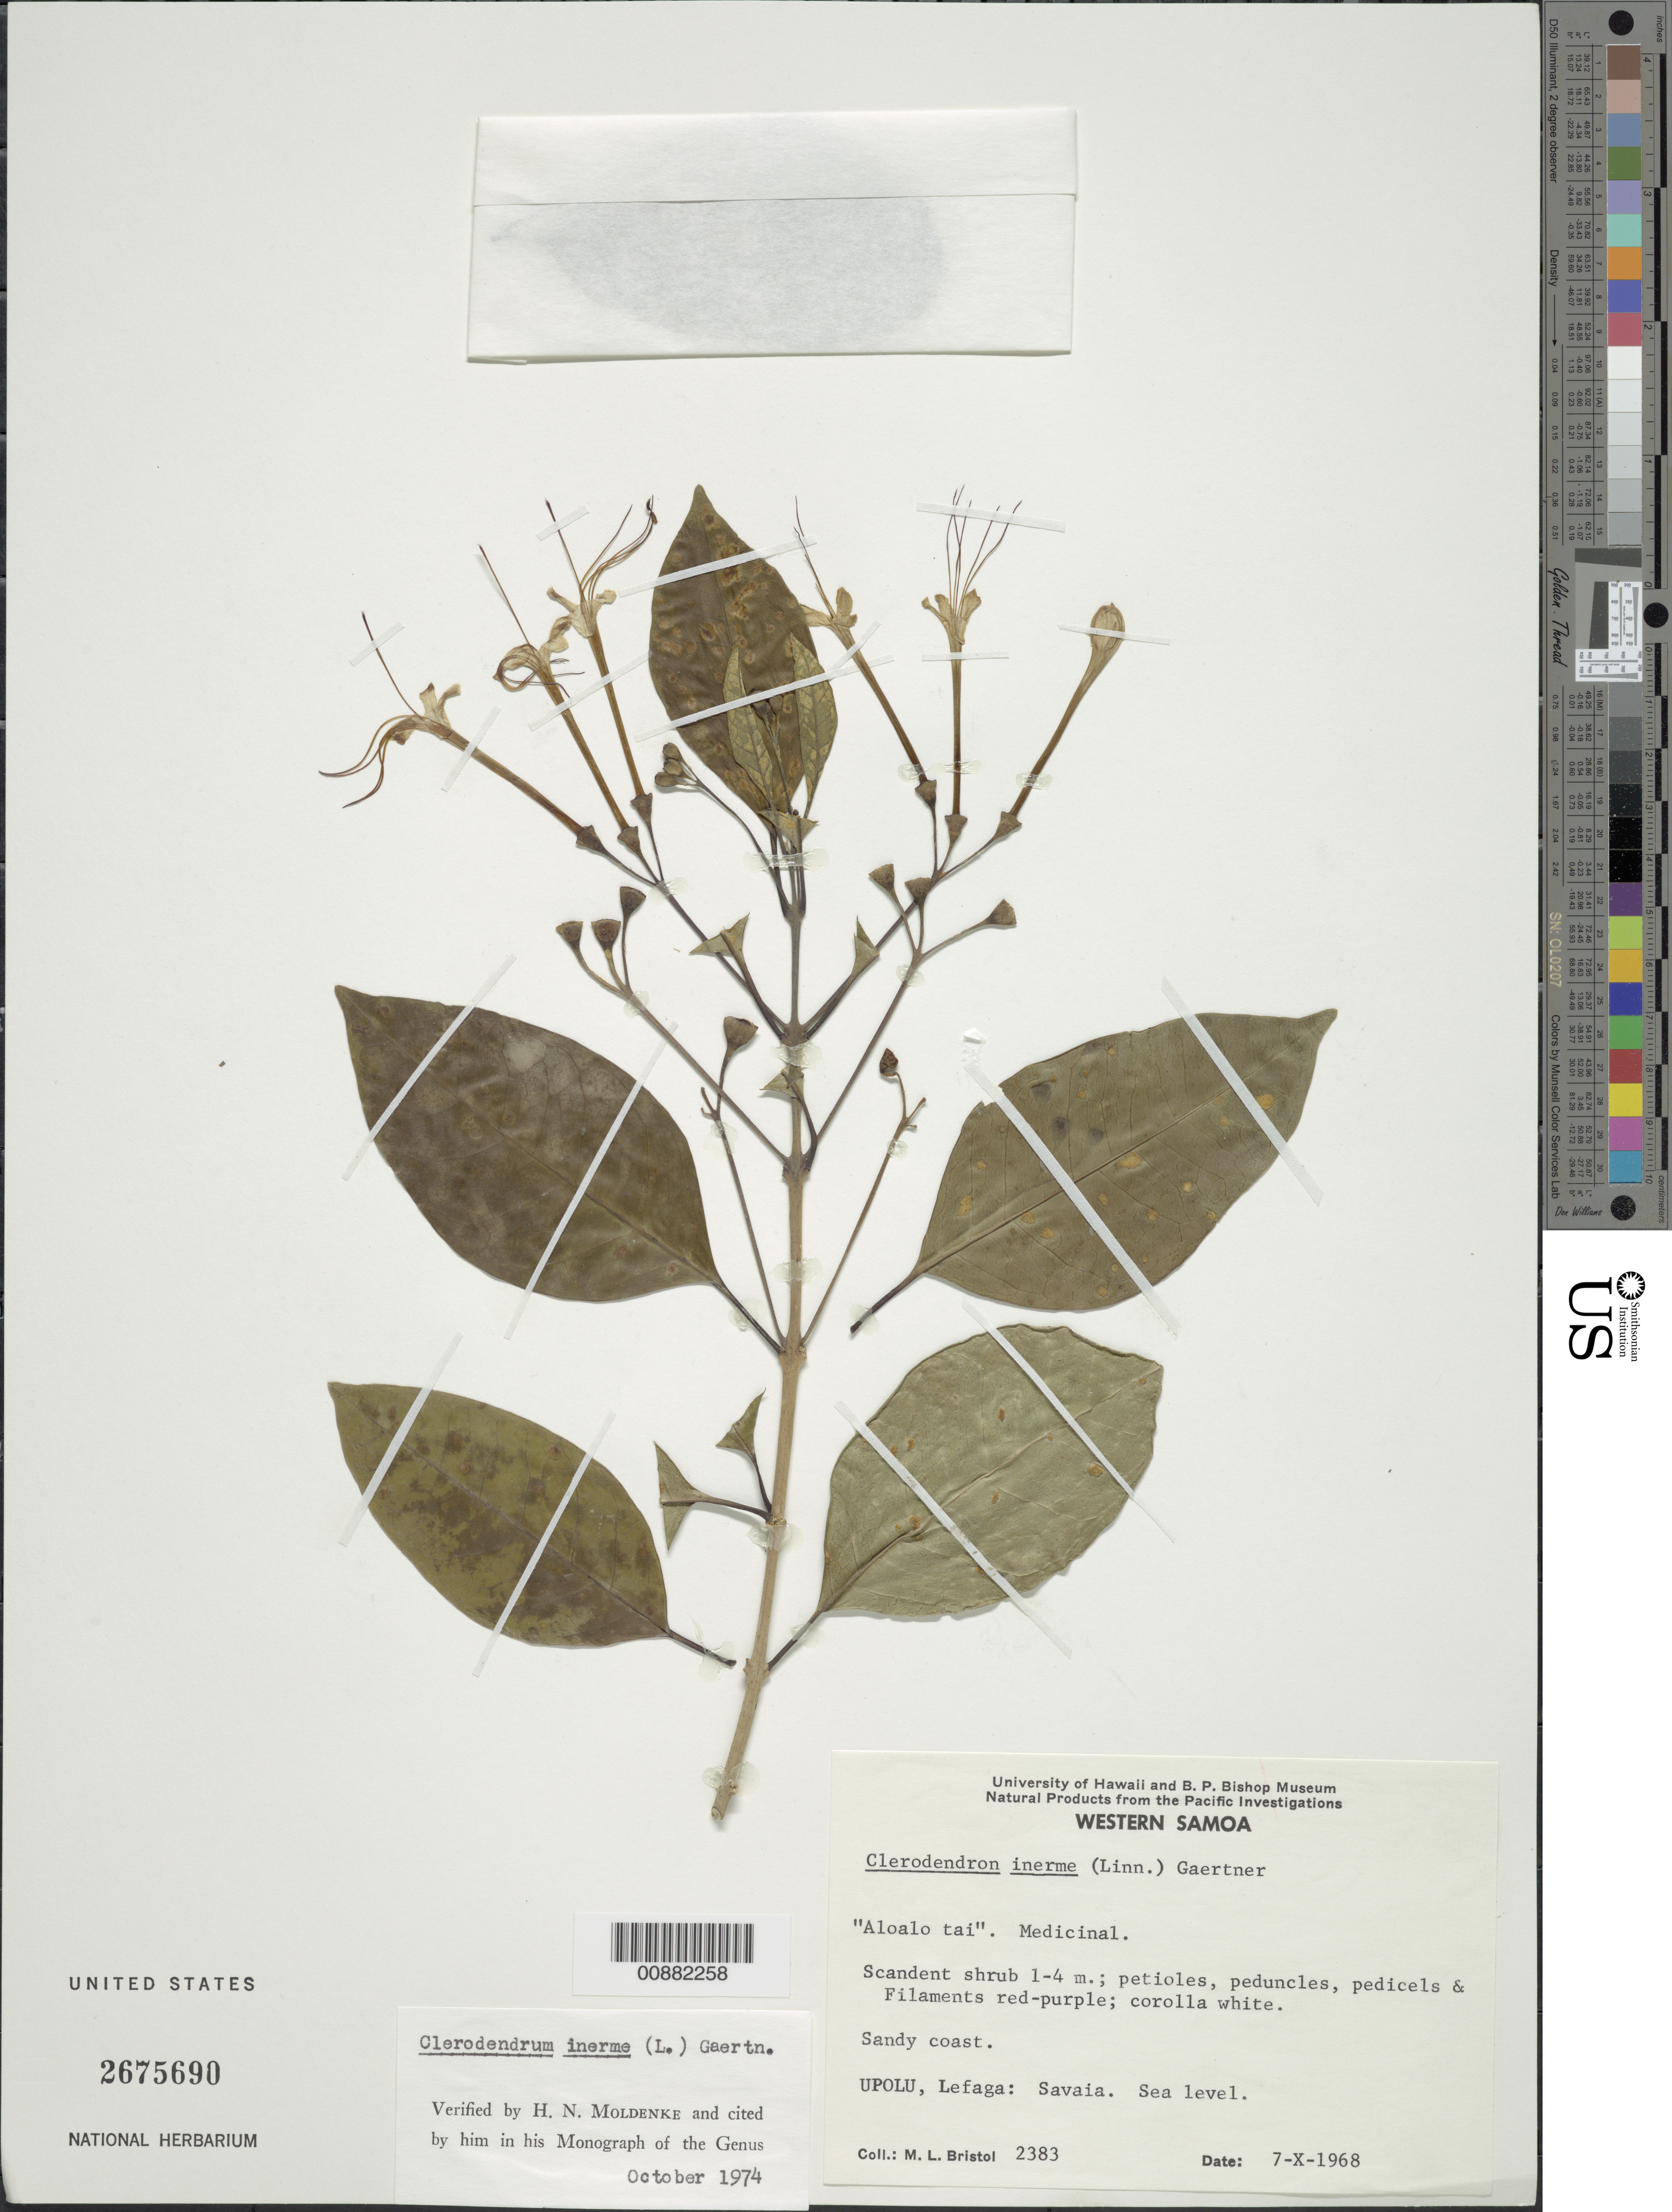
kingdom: Plantae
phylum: Tracheophyta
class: Magnoliopsida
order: Lamiales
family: Lamiaceae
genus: Clerodendrum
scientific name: Clerodendrum inerme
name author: (L.) Gaertn.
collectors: M. L. Bristol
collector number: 2383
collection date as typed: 07 Oct 1968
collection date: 1968-10-07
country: Samoa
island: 'Upolu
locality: Upolu, lefaga; savaia,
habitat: sandy coast.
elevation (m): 0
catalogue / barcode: US 2675690